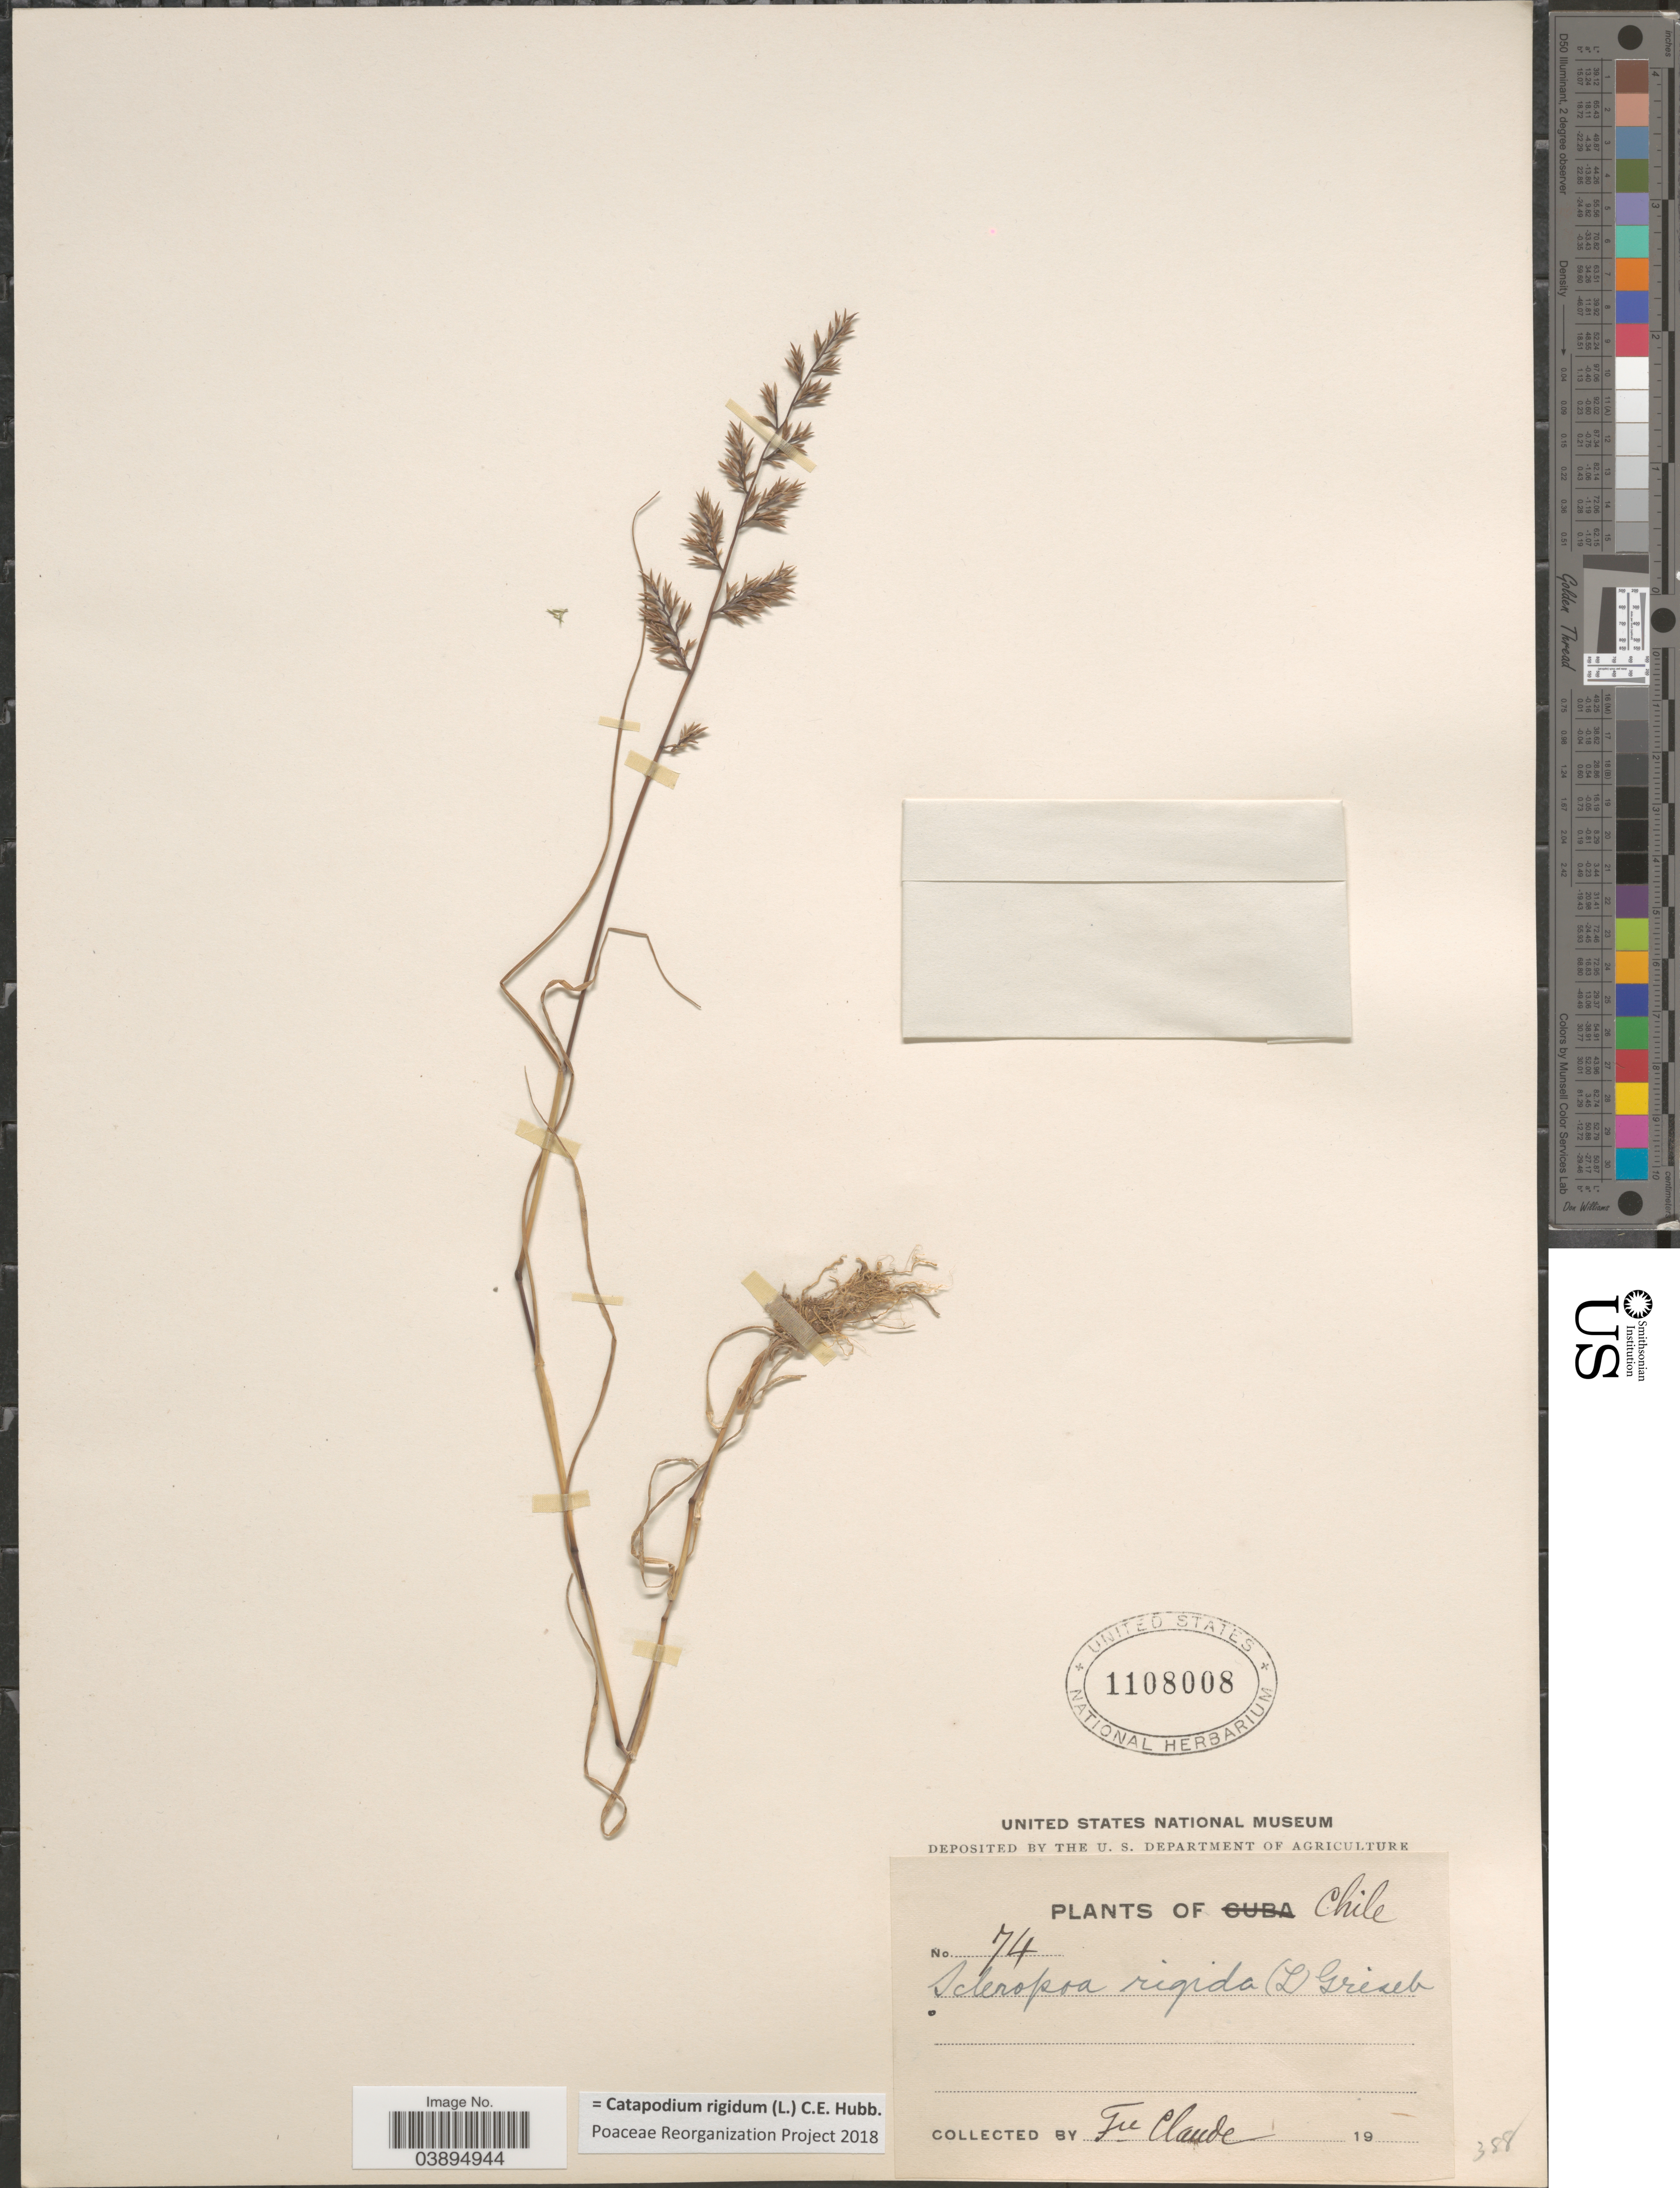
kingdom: Plantae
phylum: Tracheophyta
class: Liliopsida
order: Poales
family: Poaceae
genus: Catapodium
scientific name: Catapodium rigidum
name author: (L.) C.E. Hubb.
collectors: Fre. Claude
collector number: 74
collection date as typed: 19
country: Chile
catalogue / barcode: US 1108008